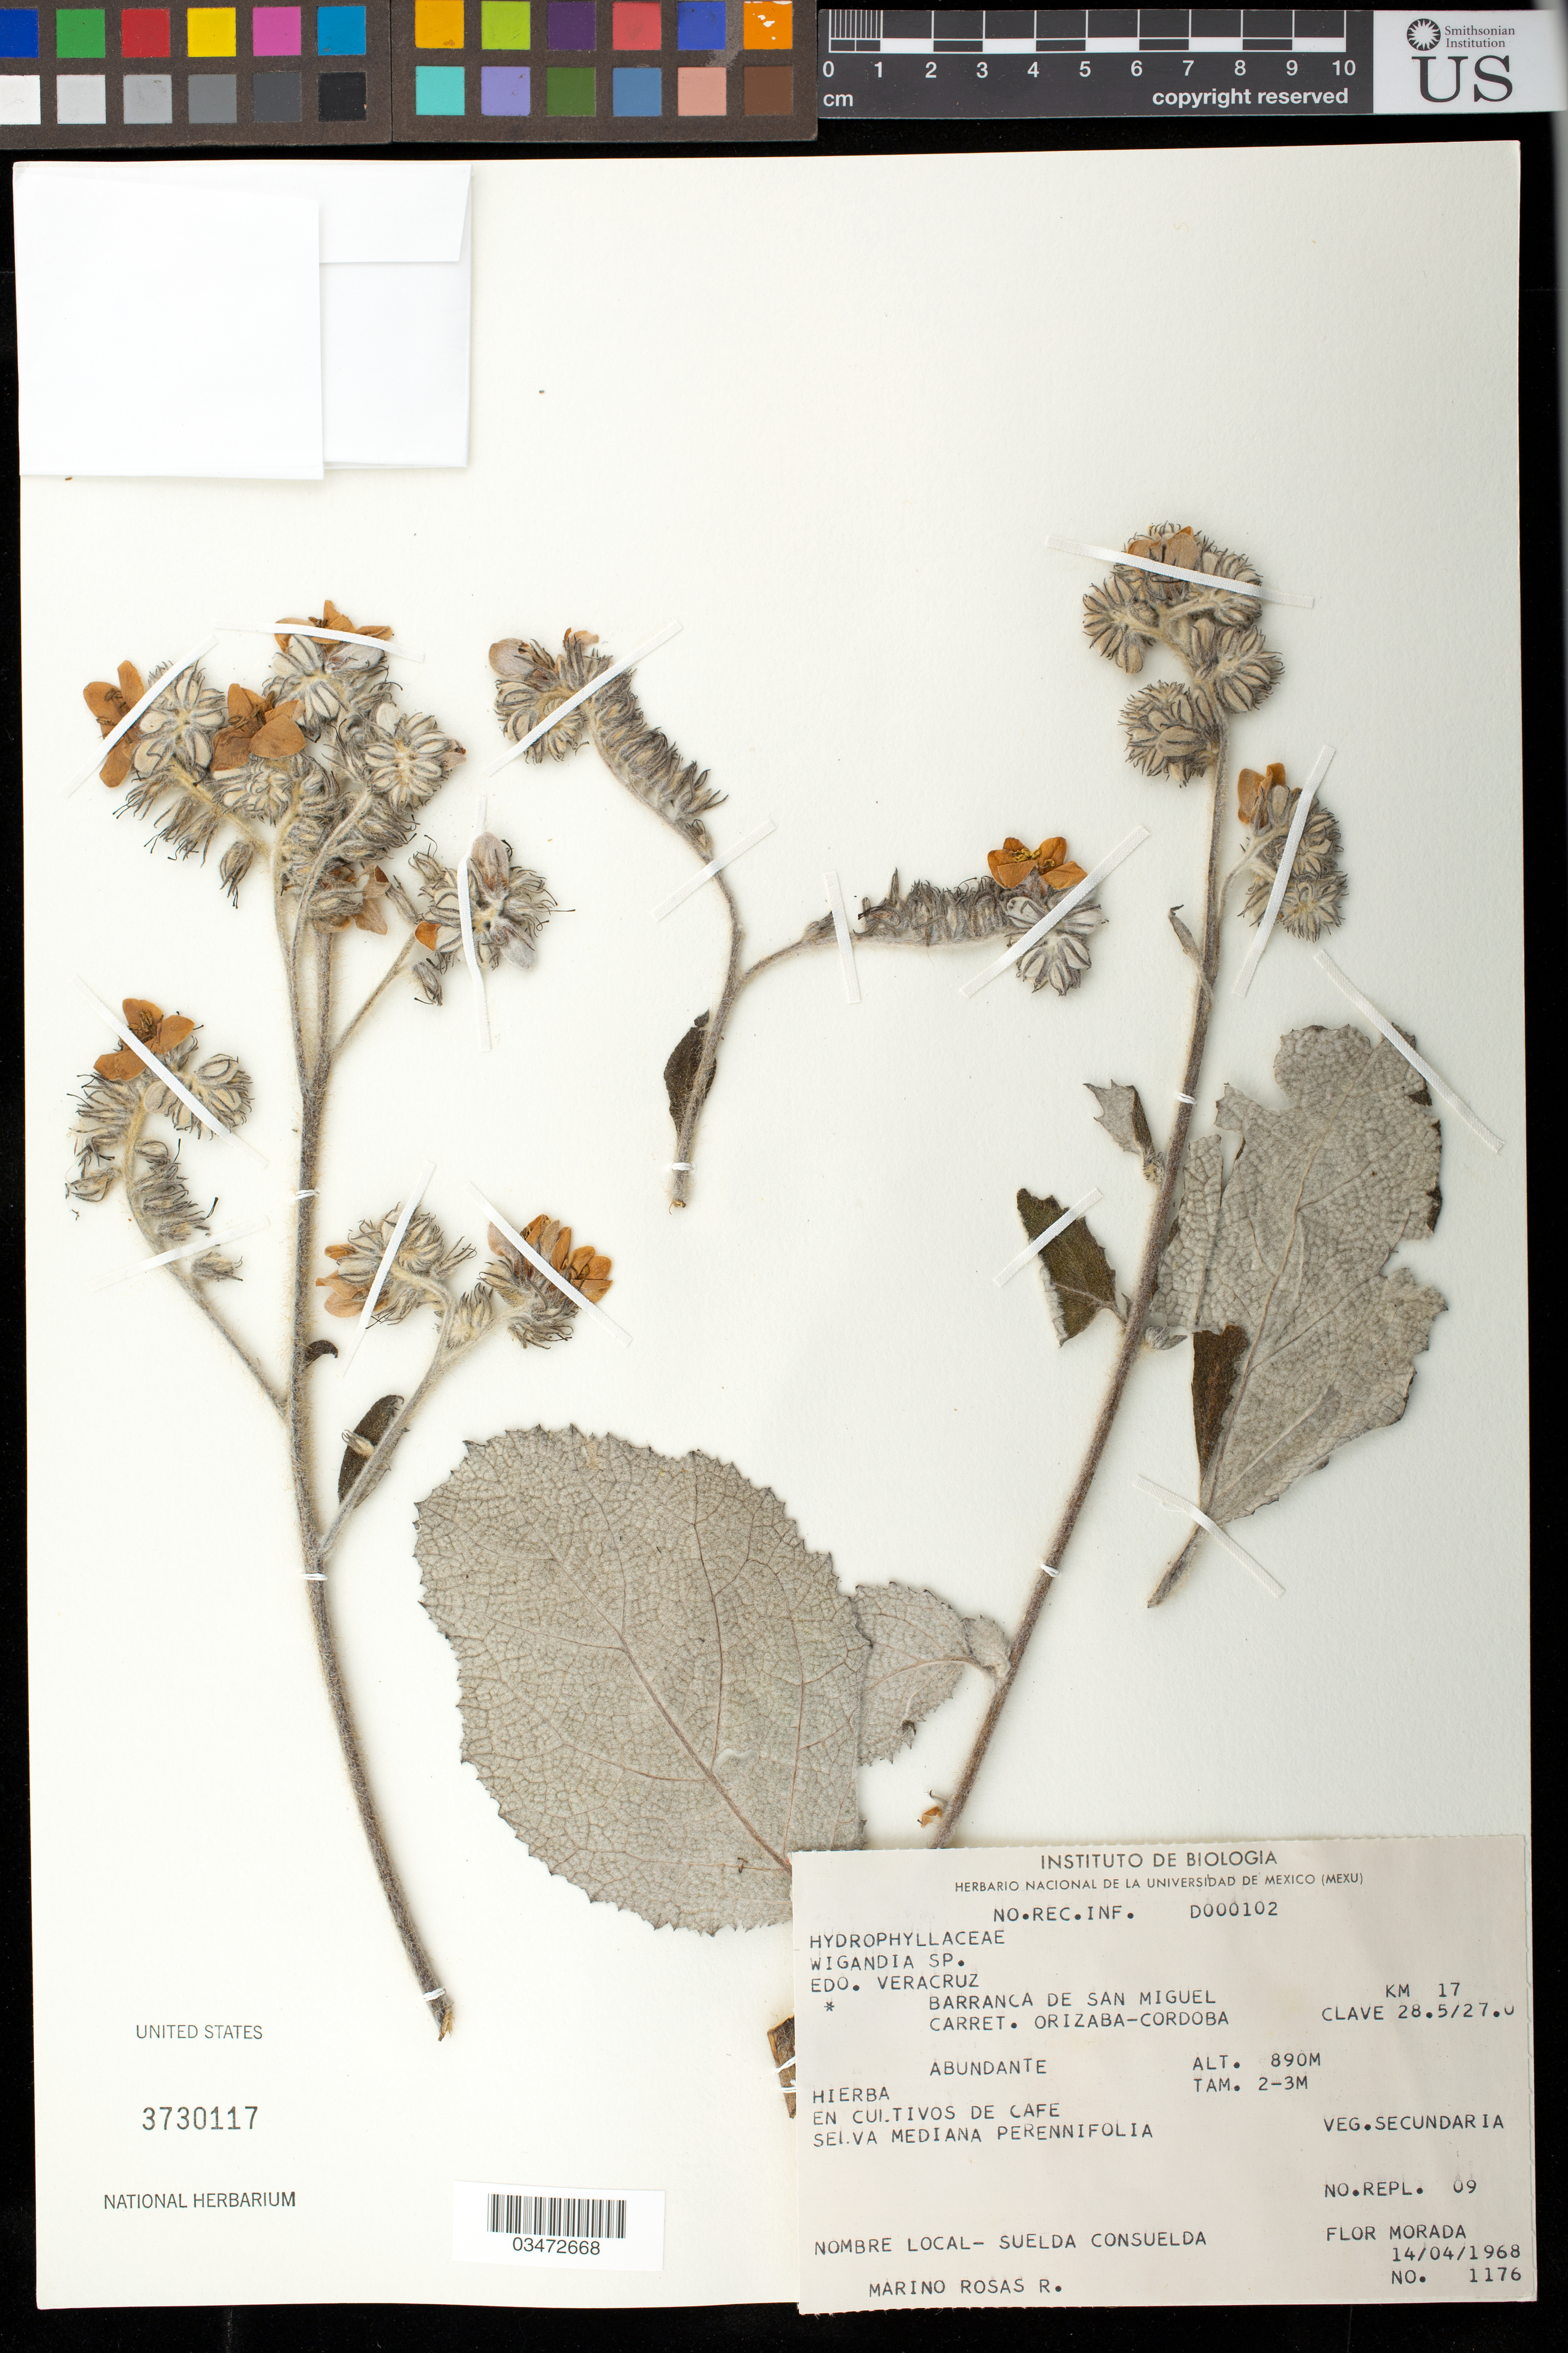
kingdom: Plantae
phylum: Tracheophyta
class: Magnoliopsida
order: Boraginales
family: Namaceae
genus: Wigandia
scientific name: Wigandia sp.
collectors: R. Marino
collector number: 1176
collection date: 1968-04-14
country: Mexico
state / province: Veracruz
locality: Barranca De San Miguel Carret. Orizaba-Cordoba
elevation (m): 890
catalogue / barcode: US 3730117